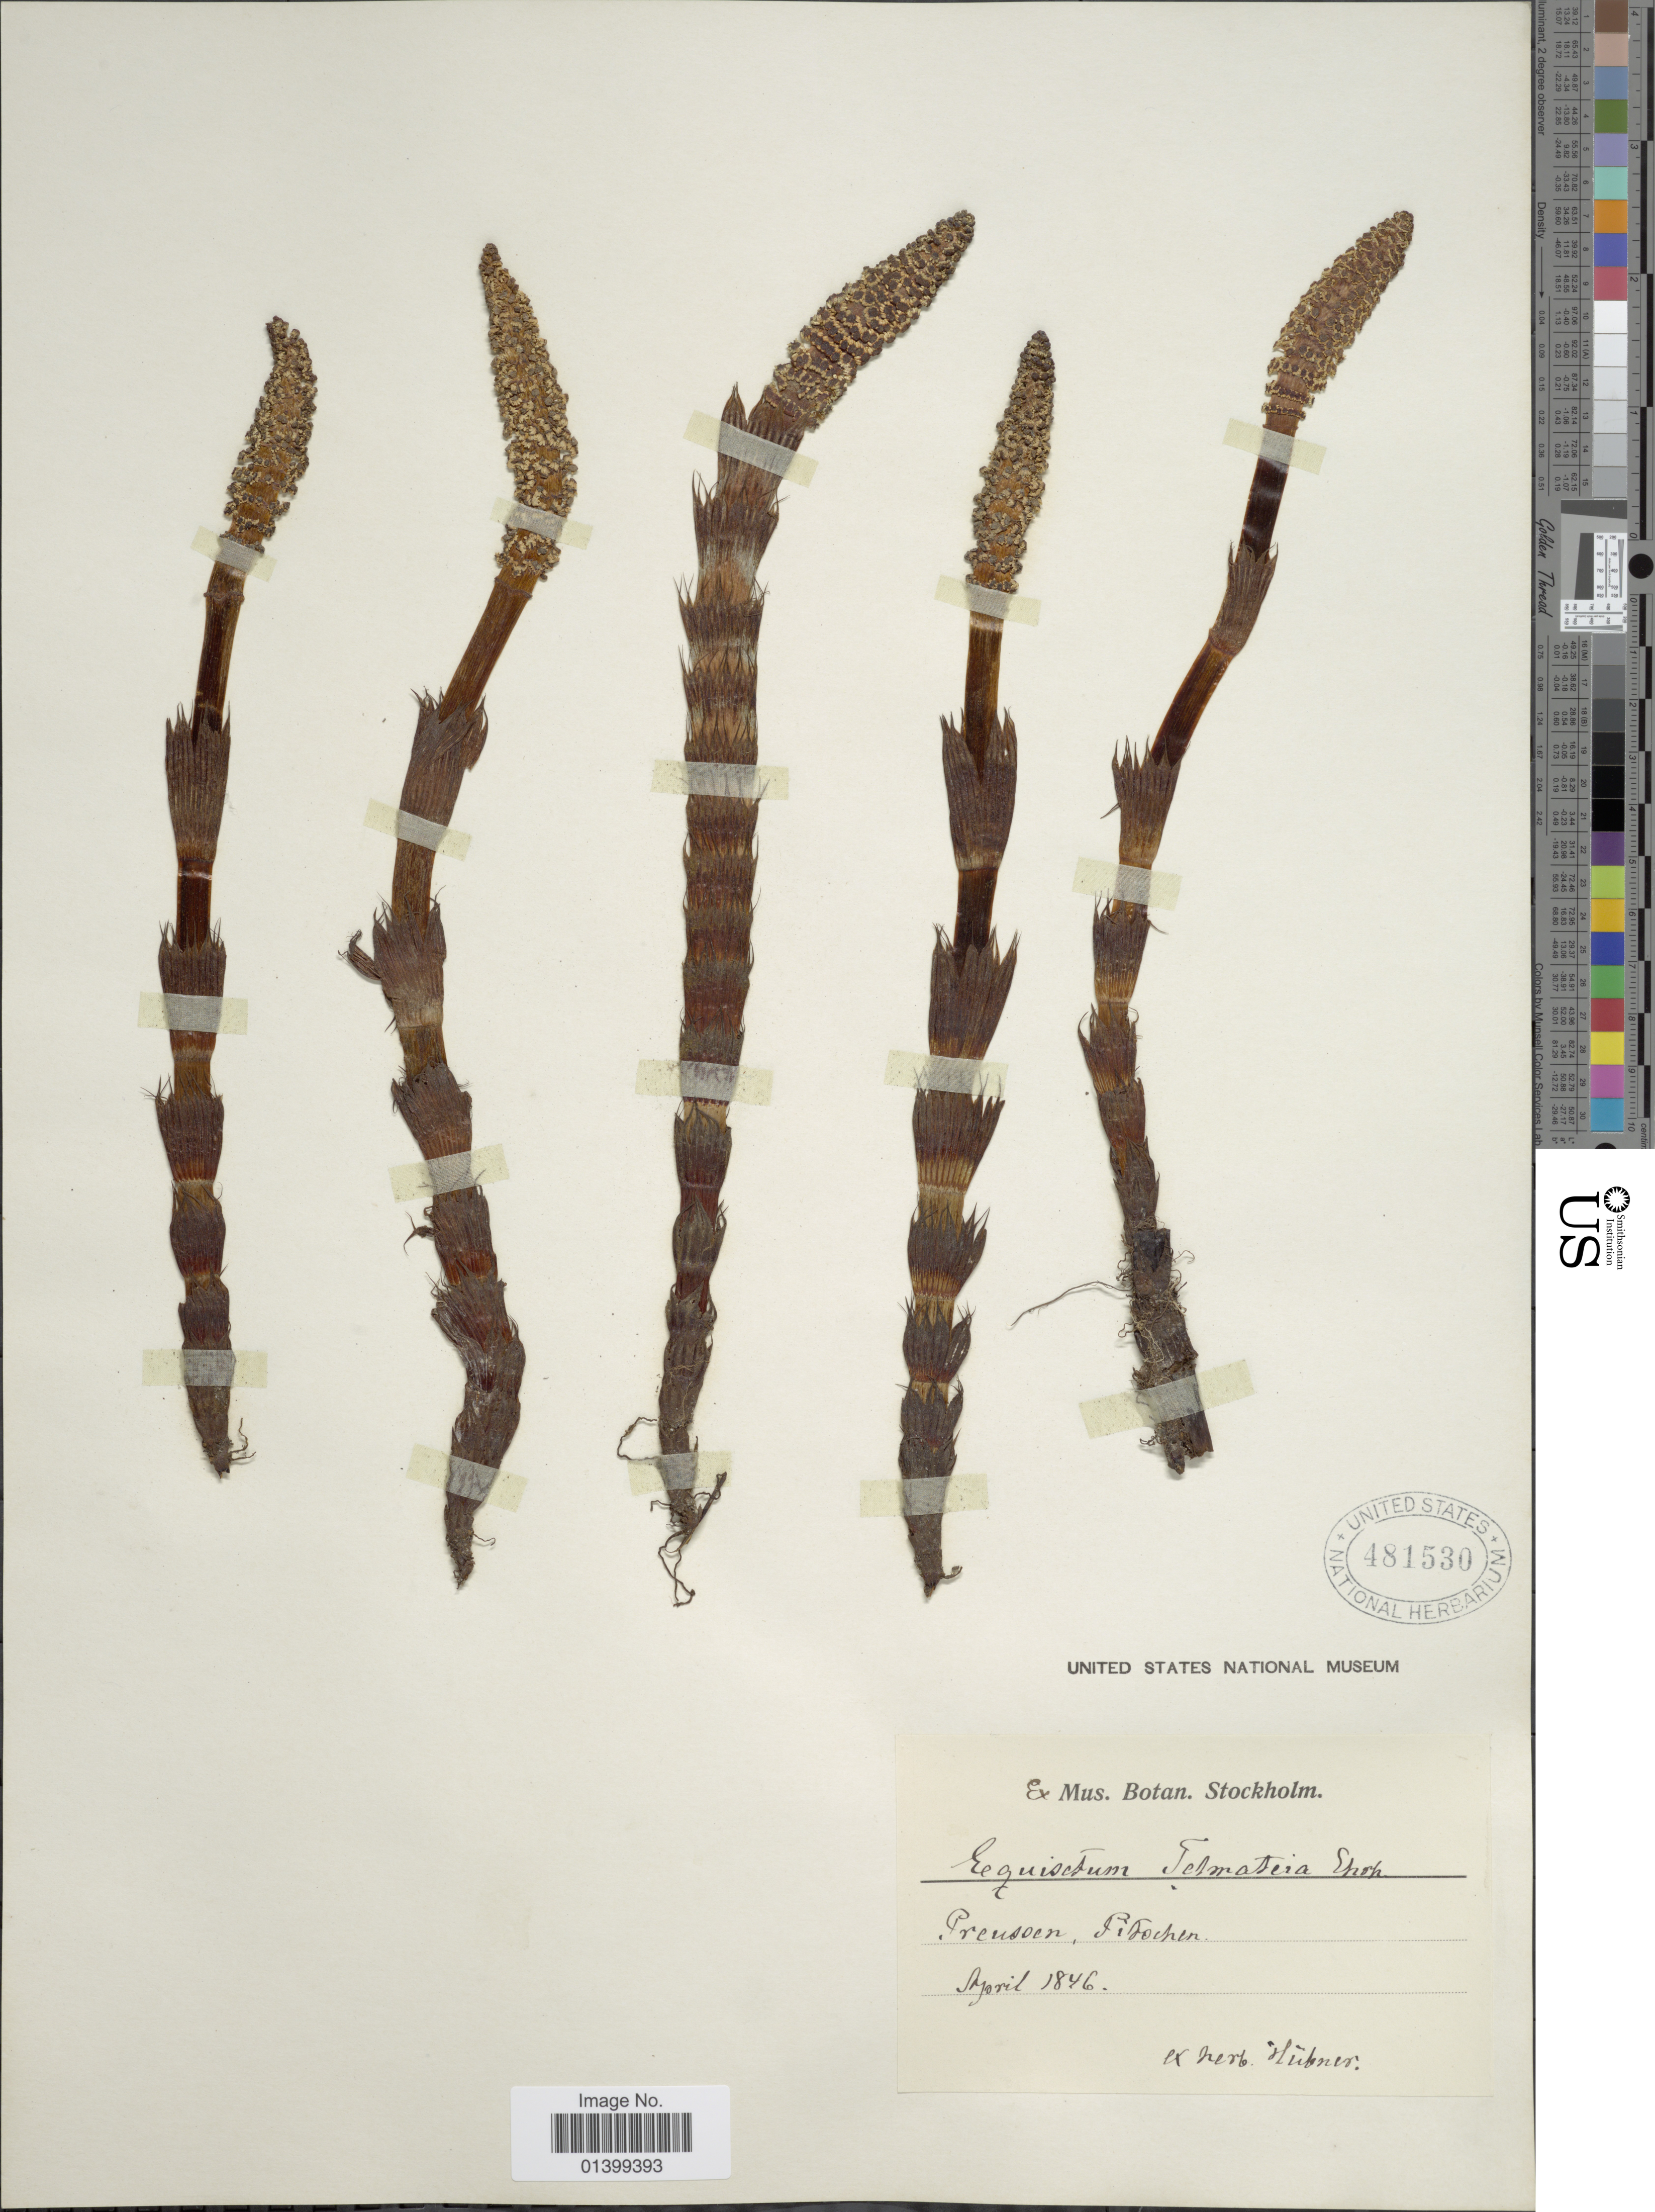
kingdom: Plantae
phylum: Tracheophyta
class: Polypodiopsida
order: Equisetales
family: Equisetaceae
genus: Equisetum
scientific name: Equisetum telmateia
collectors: ex herb. Hübner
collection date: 1846-04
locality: Preussen, Pifochen [interpreted]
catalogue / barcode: US 481530